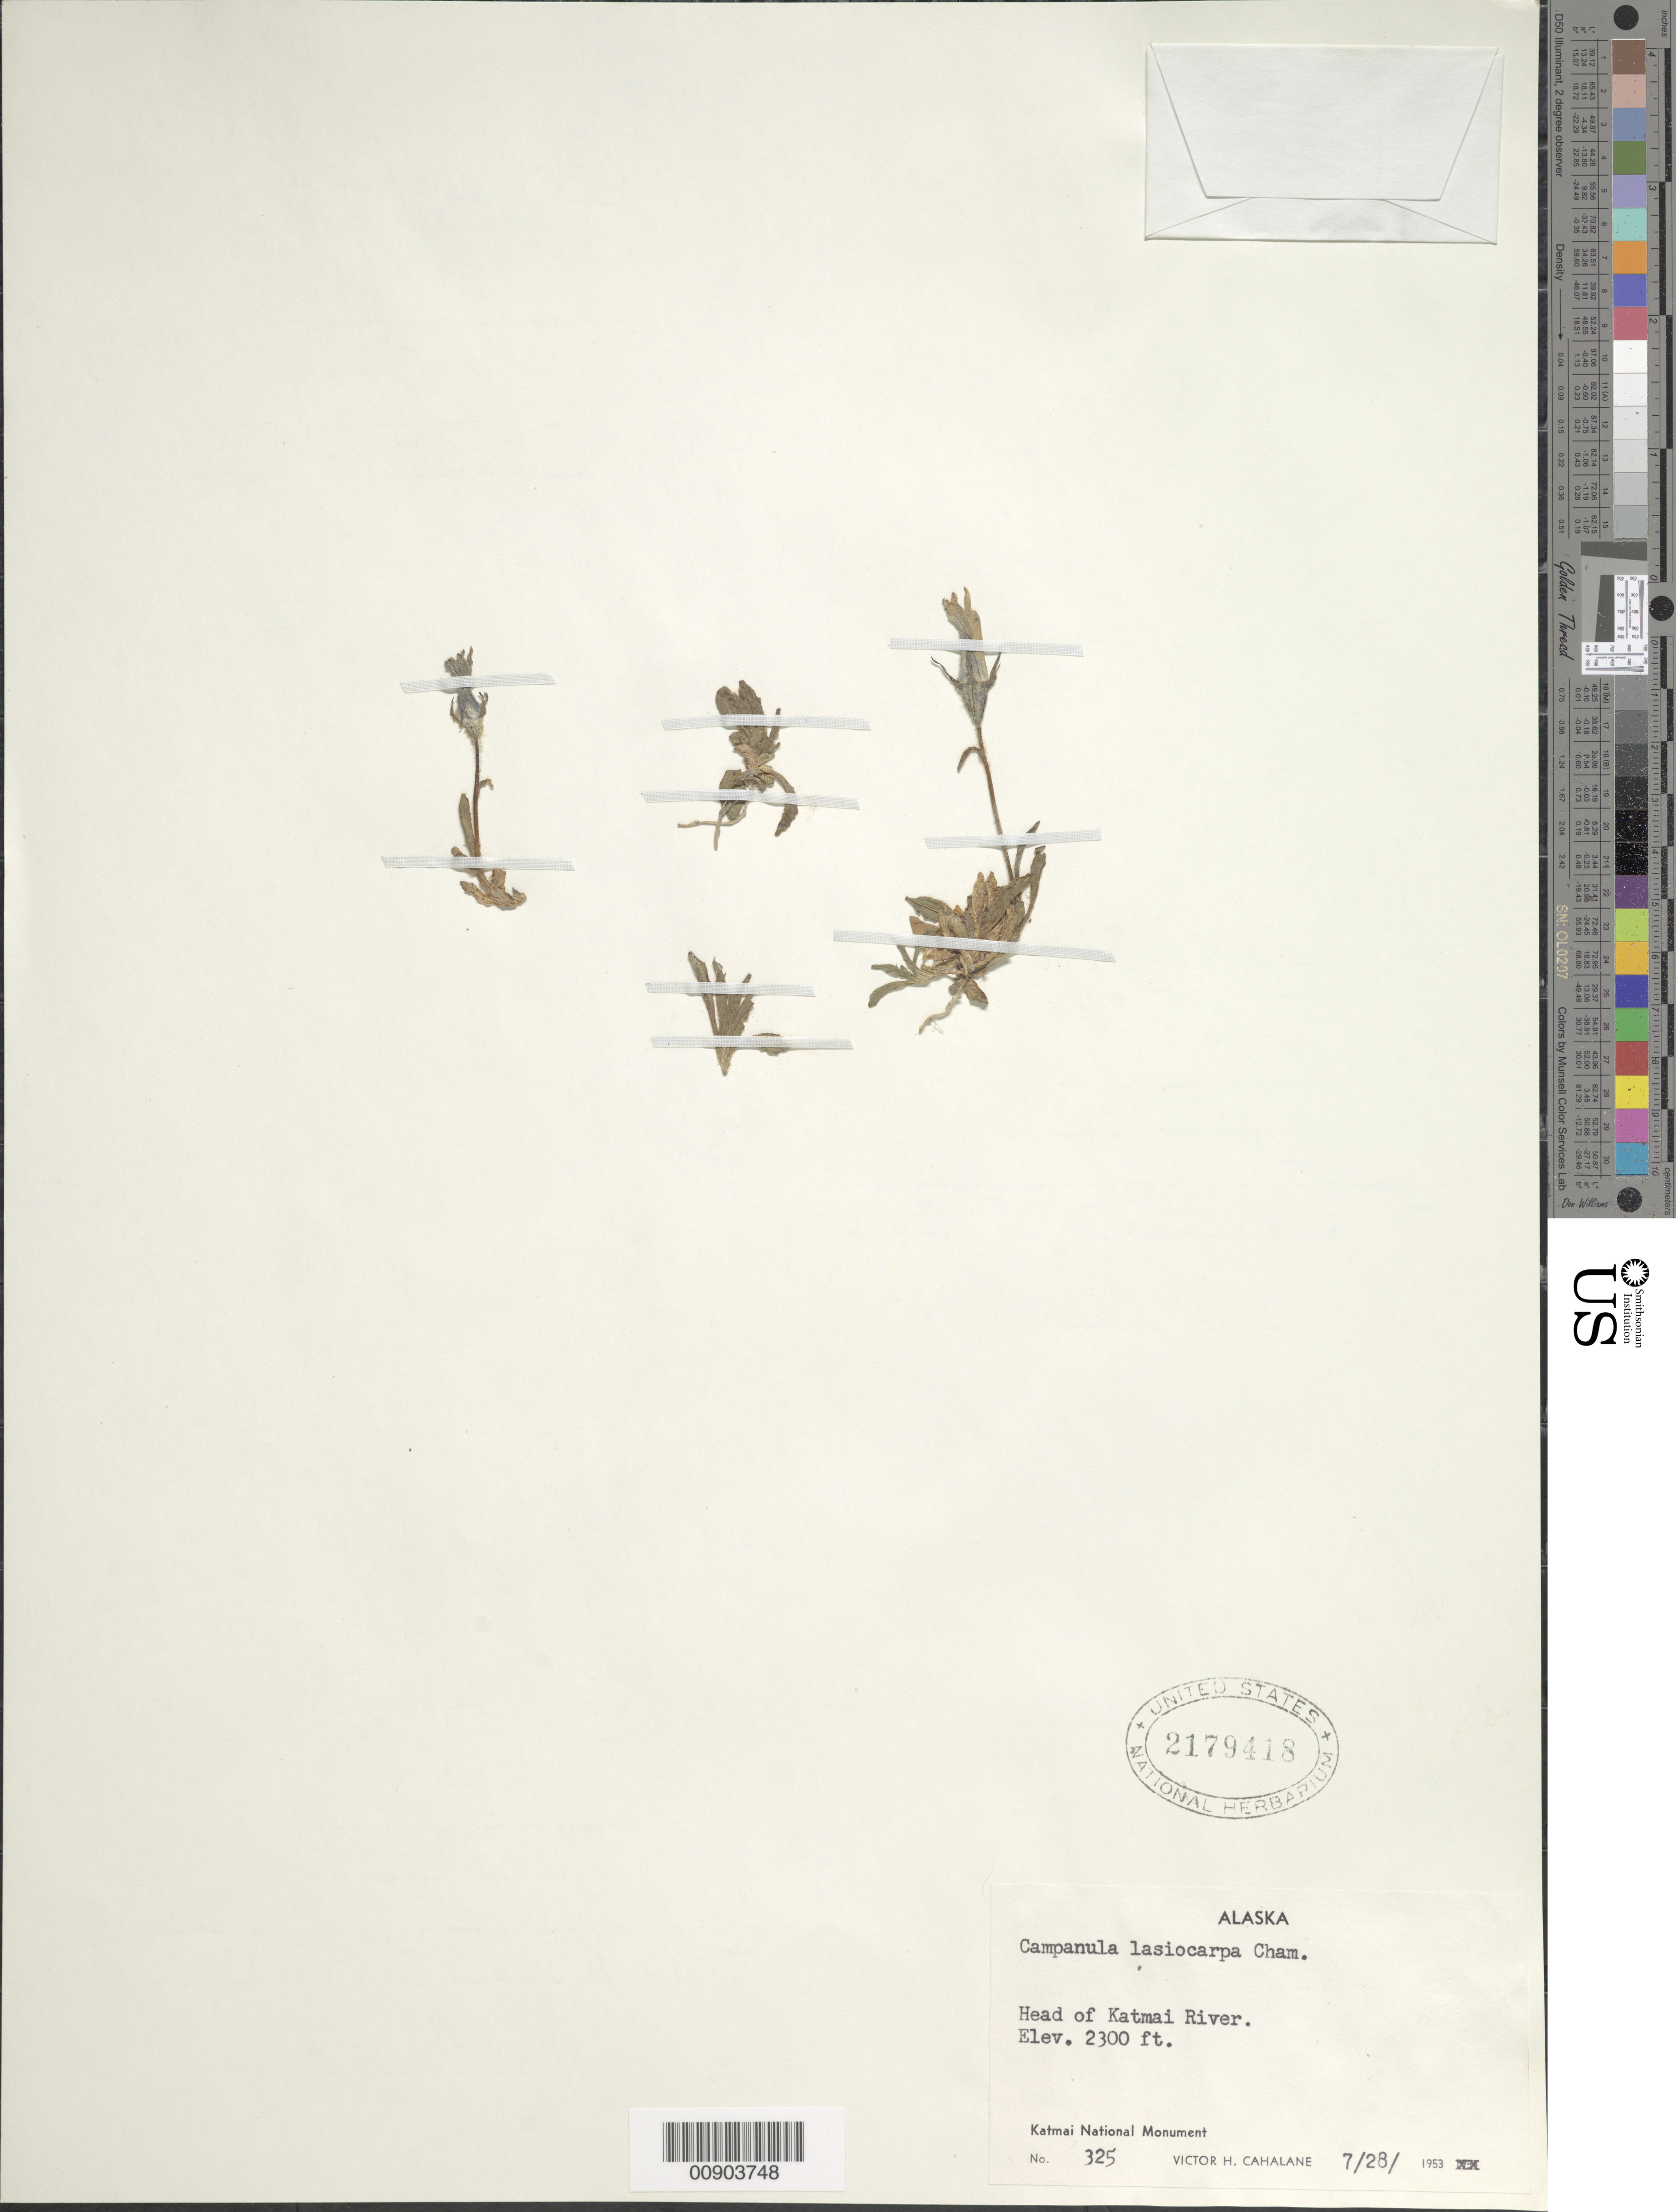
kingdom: Plantae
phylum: Tracheophyta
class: Magnoliopsida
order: Asterales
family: Campanulaceae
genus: Campanula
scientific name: Campanula lasiocarpa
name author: Cham.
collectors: V. Cahalane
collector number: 325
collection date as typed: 28 Jul 1953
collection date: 1953-07-28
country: United States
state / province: Alaska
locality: Katmai National Monument, head of Katmai River.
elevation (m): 701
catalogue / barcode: US 2179418